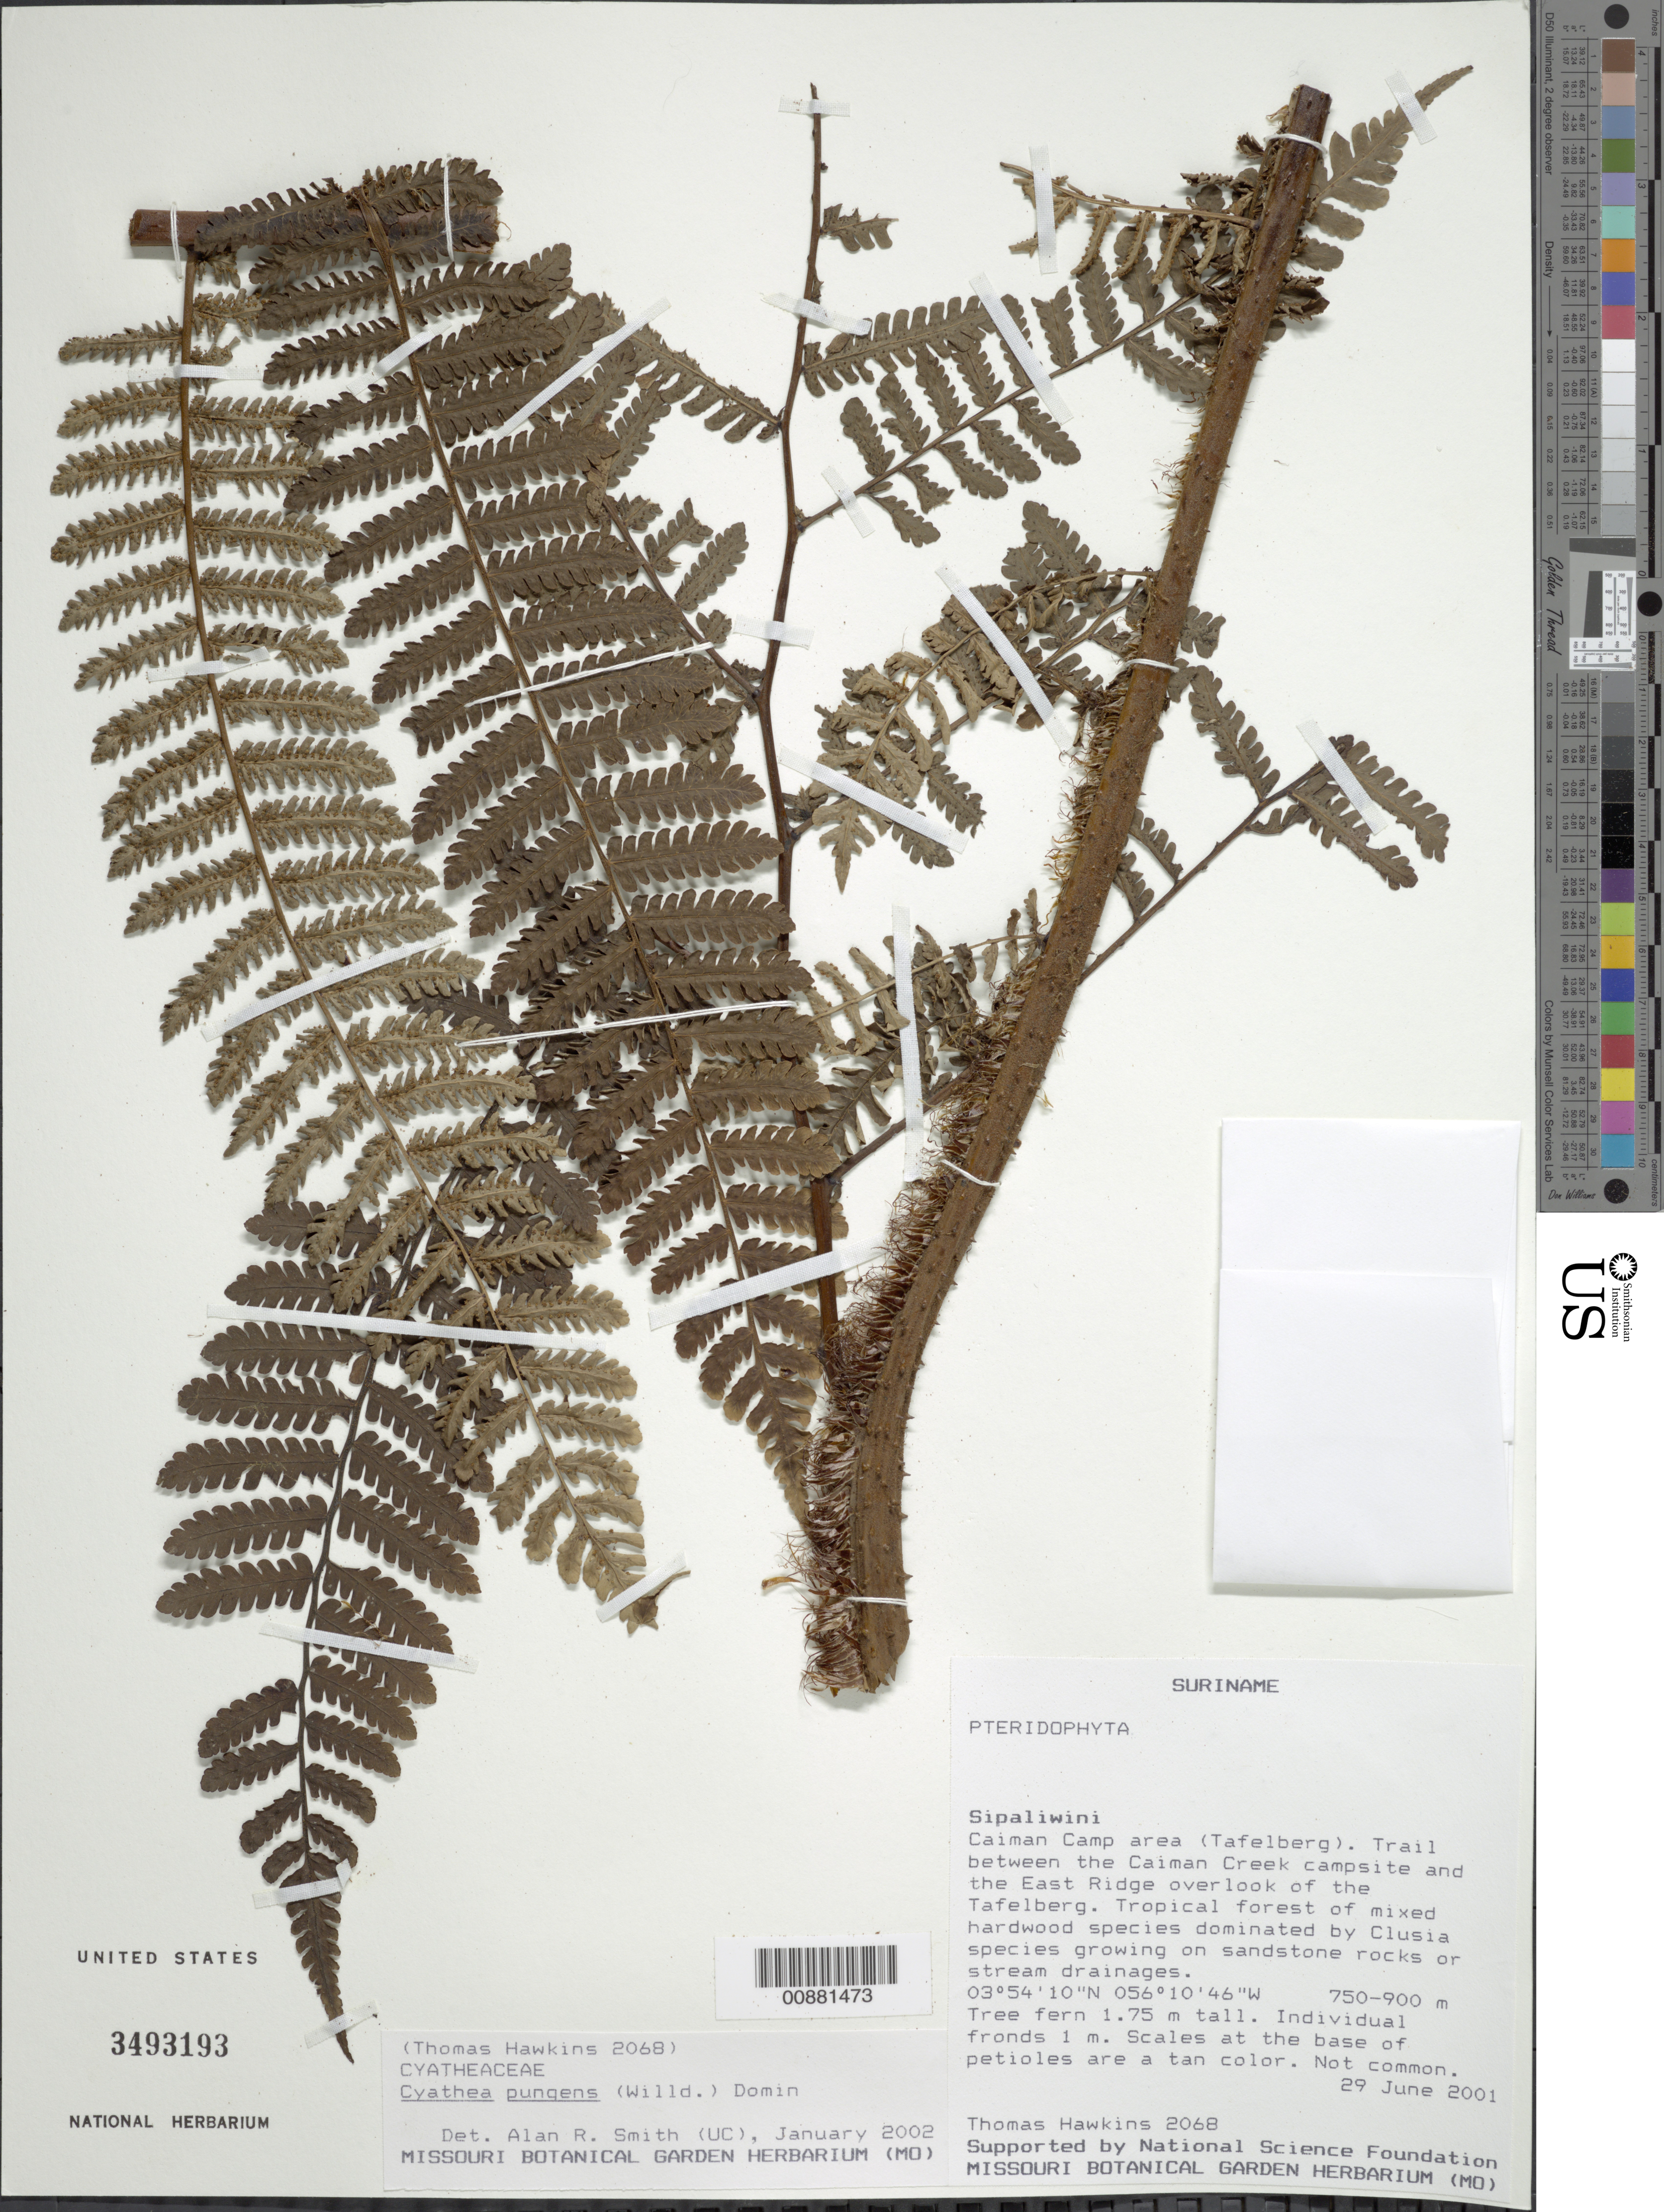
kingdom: Plantae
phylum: Tracheophyta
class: Polypodiopsida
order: Cyatheales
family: Cyatheaceae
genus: Cyathea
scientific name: Cyathea pungens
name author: (Willd.) Domin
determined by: Smith, Alan R., (UC)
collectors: T. Hawkins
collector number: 2068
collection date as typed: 29-Jun-01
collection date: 2001-06-29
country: Suriname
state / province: Sipaliwini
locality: Tafelberg (Table Mountain), Caiman Camp area, trail between the Caiman Creek campsite and the East Ridge overlook of the Tafelberg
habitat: Tropical forest of mixed hardwood species dominated by Clusia species growing on sandstone rocks or stream drainages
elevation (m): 750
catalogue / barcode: US 3493193